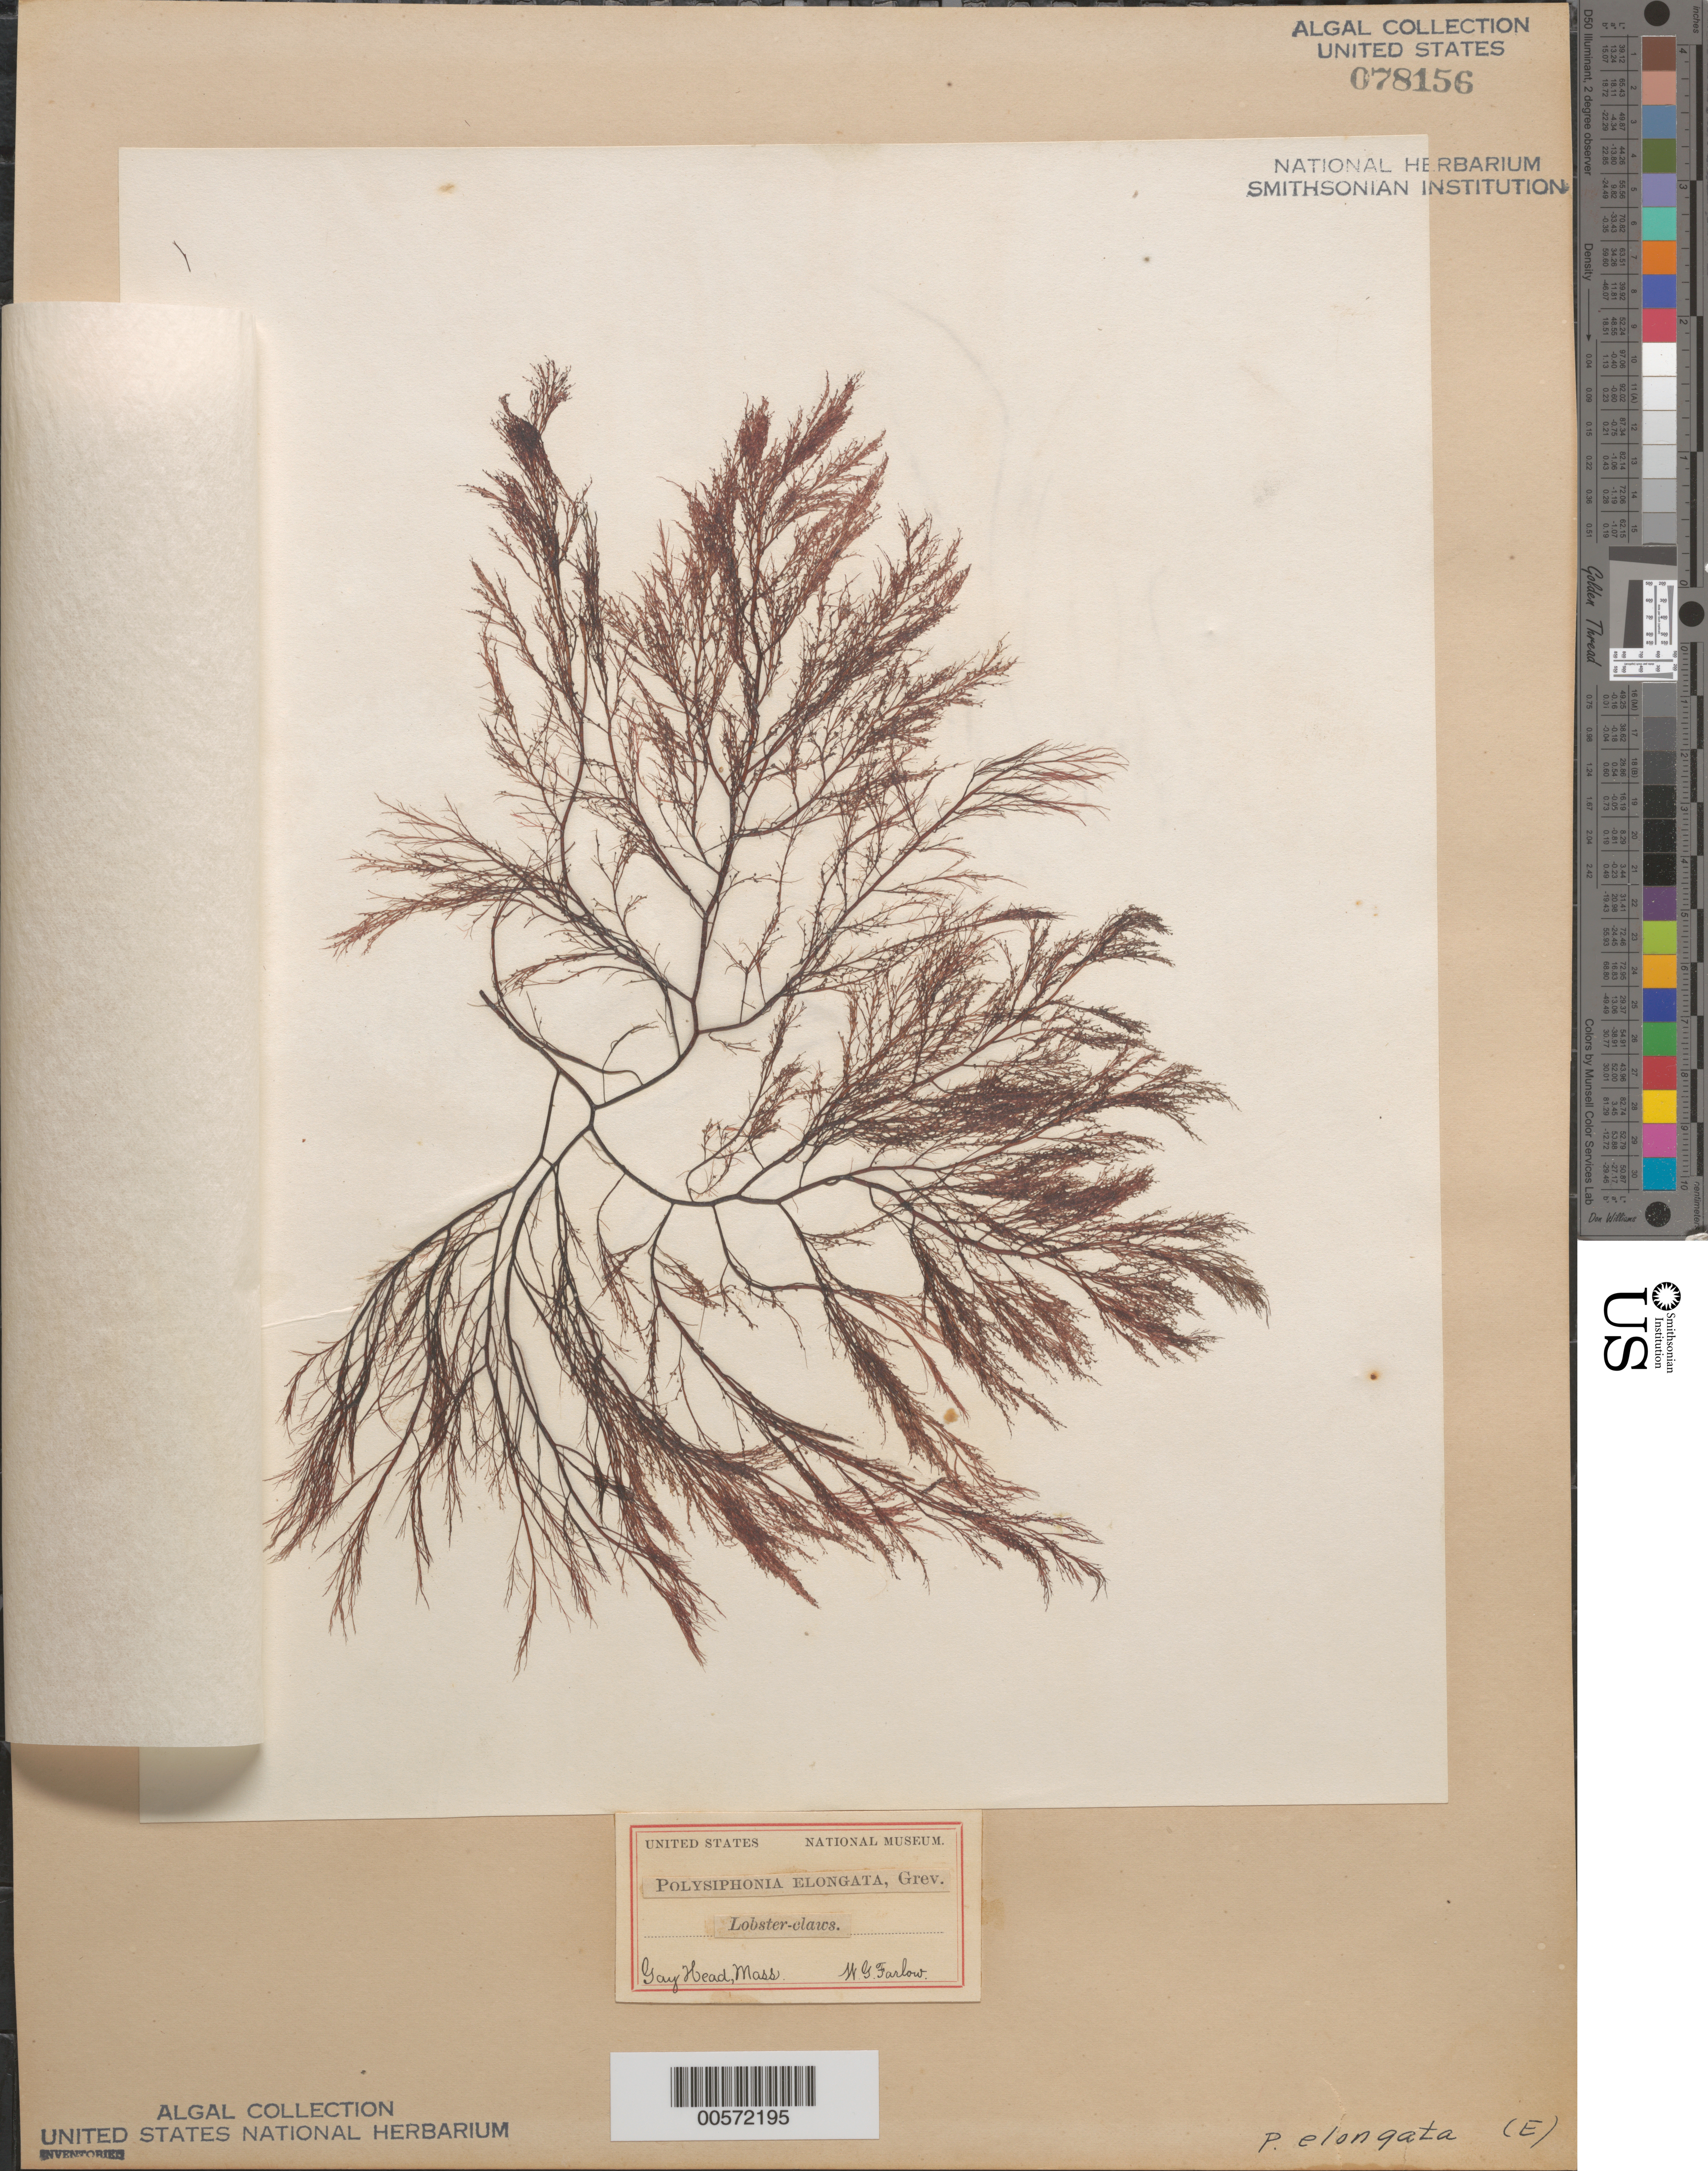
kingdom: Plantae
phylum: Rhodophyta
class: Florideophyceae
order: Ceramiales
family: Rhodomelaceae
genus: Carradoriella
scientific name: Carradoriella elongata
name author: (Hudson) Savoie & G.W. Saunders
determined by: Algae name updating Project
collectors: W. G. Farlow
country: United States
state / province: Massachusetts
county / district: Dukes County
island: Martha's Vineyard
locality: Gay Head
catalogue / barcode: US 78156